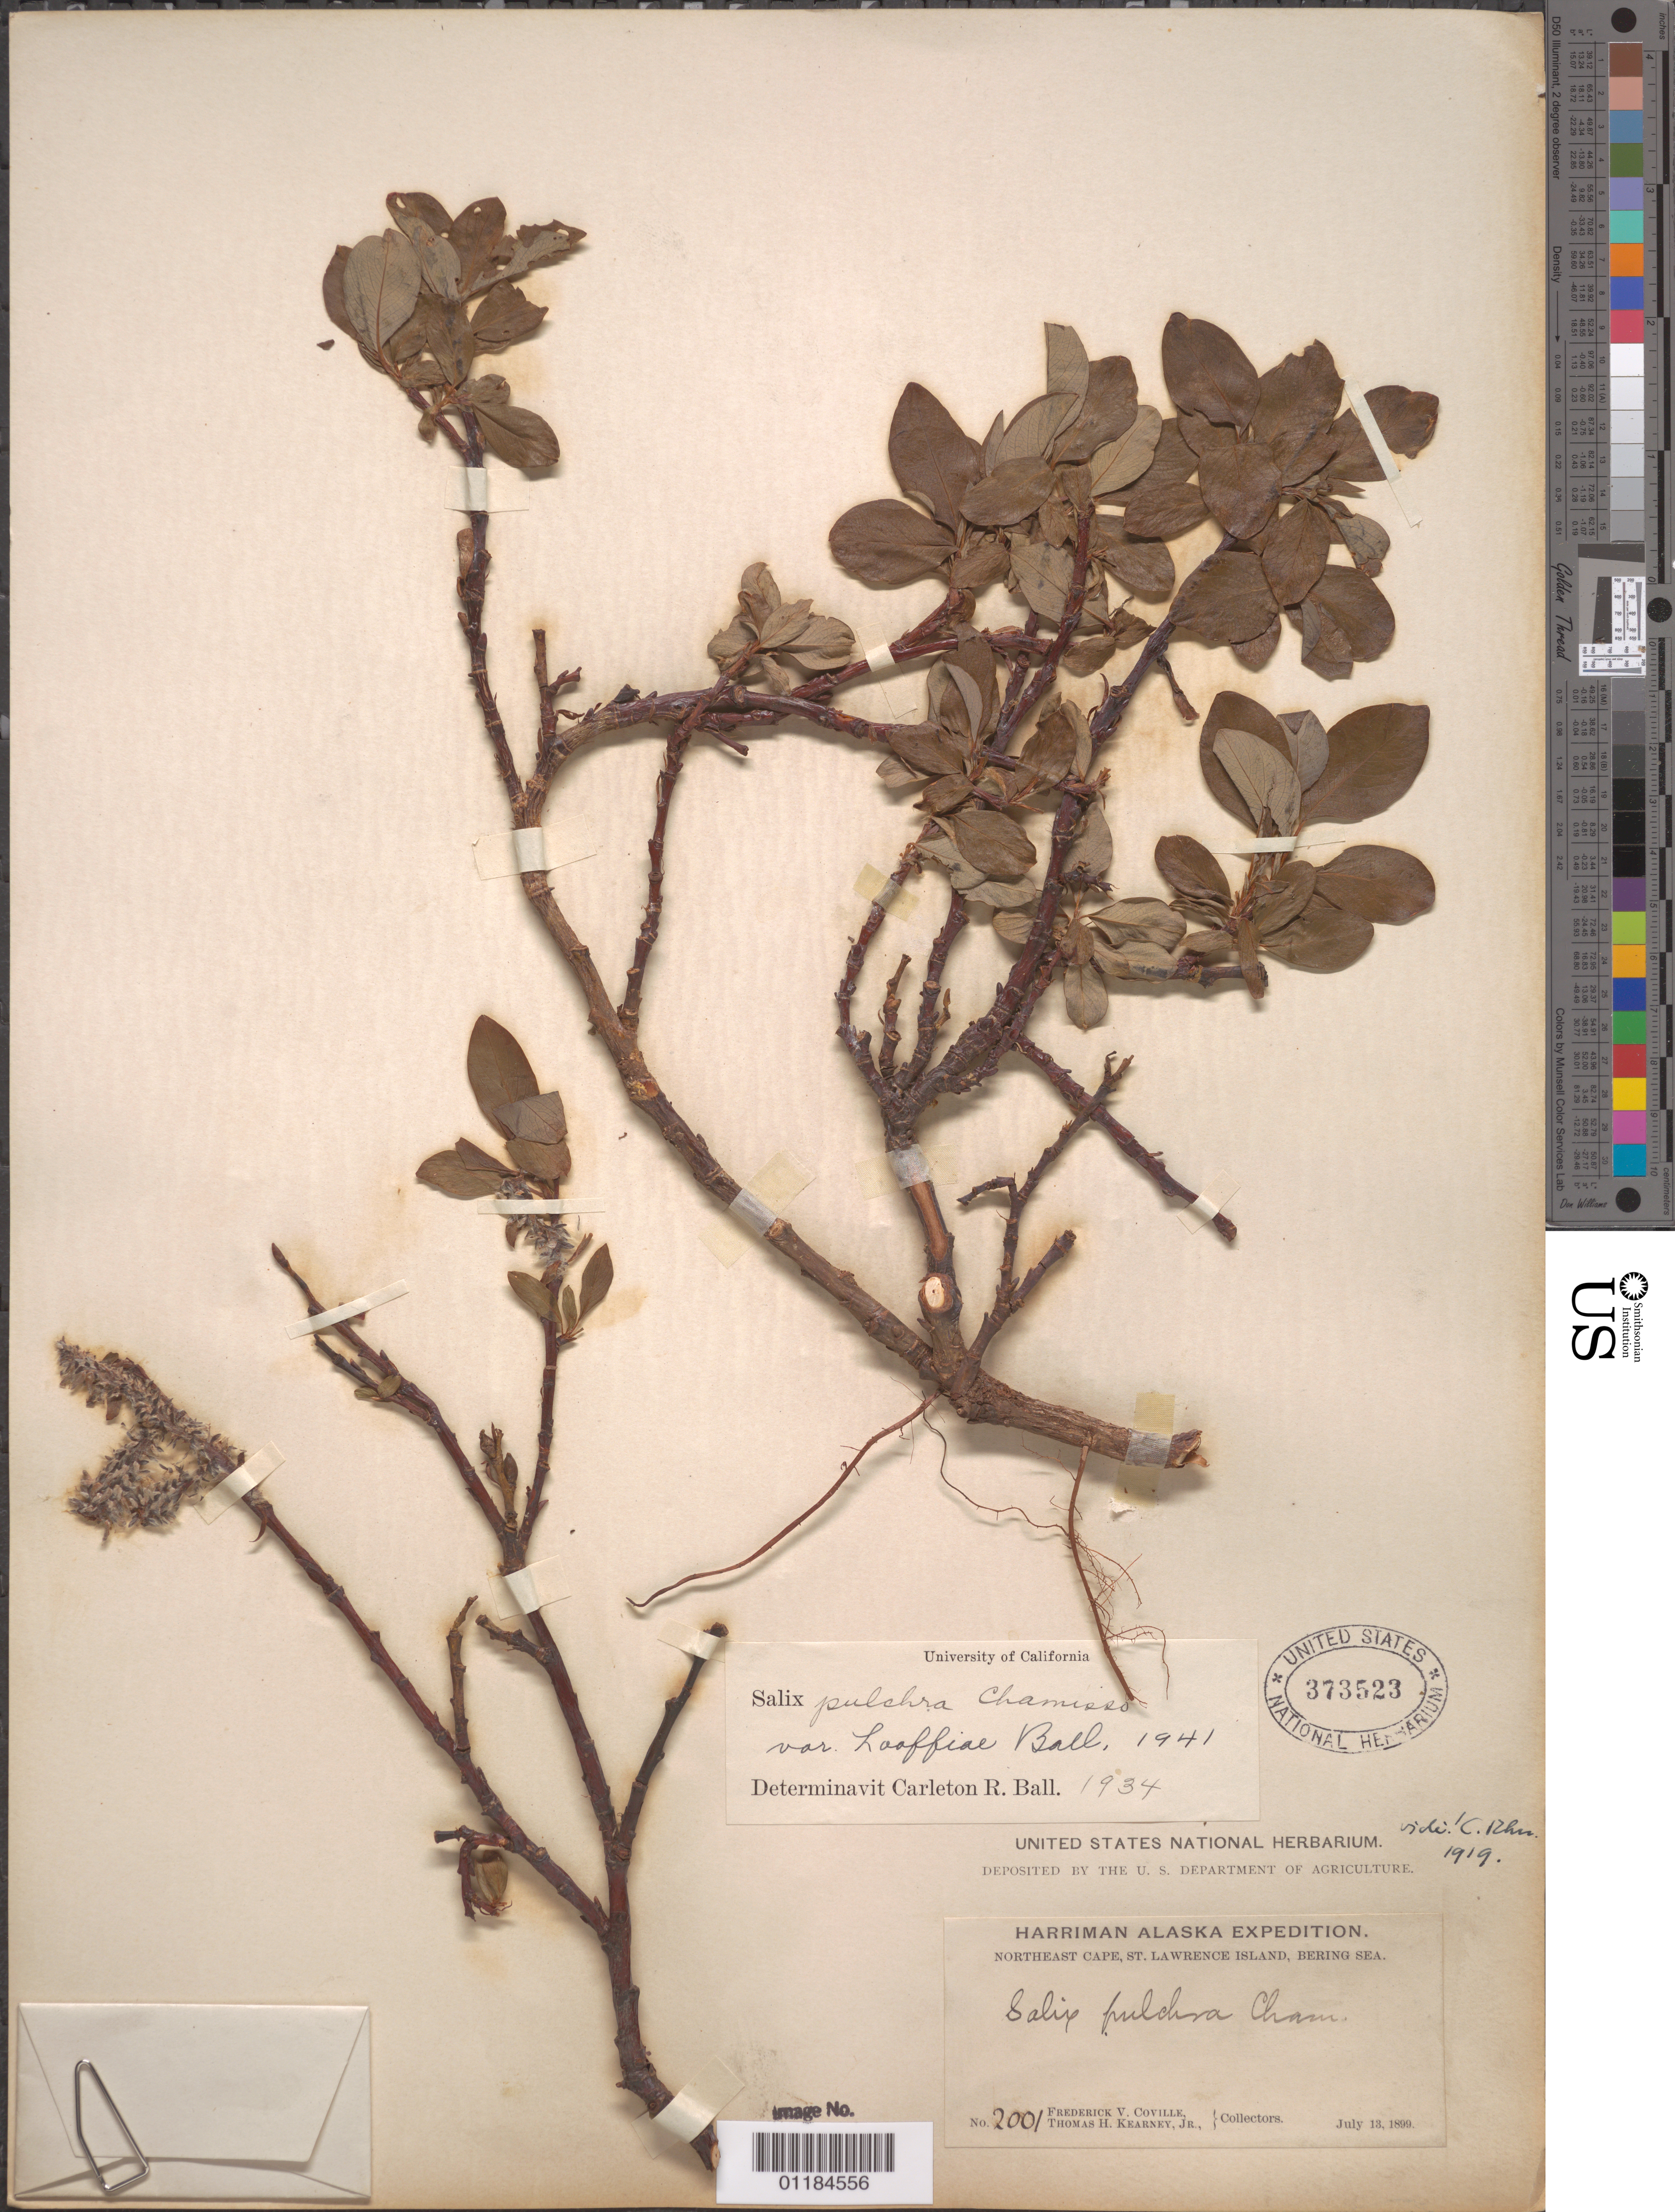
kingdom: Plantae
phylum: Tracheophyta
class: Magnoliopsida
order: Malpighiales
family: Salicaceae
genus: Salix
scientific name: Salix pulchra var. looffiae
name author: C.R. Ball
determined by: Ball, C. R.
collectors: F. V. Coville & T. H. Kearney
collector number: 2001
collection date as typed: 13 Jul 1899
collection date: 1899-07-13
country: United States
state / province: Alaska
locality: Northeast Cape, St. Lawrence Island, Bering Sea.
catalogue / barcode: US 373523